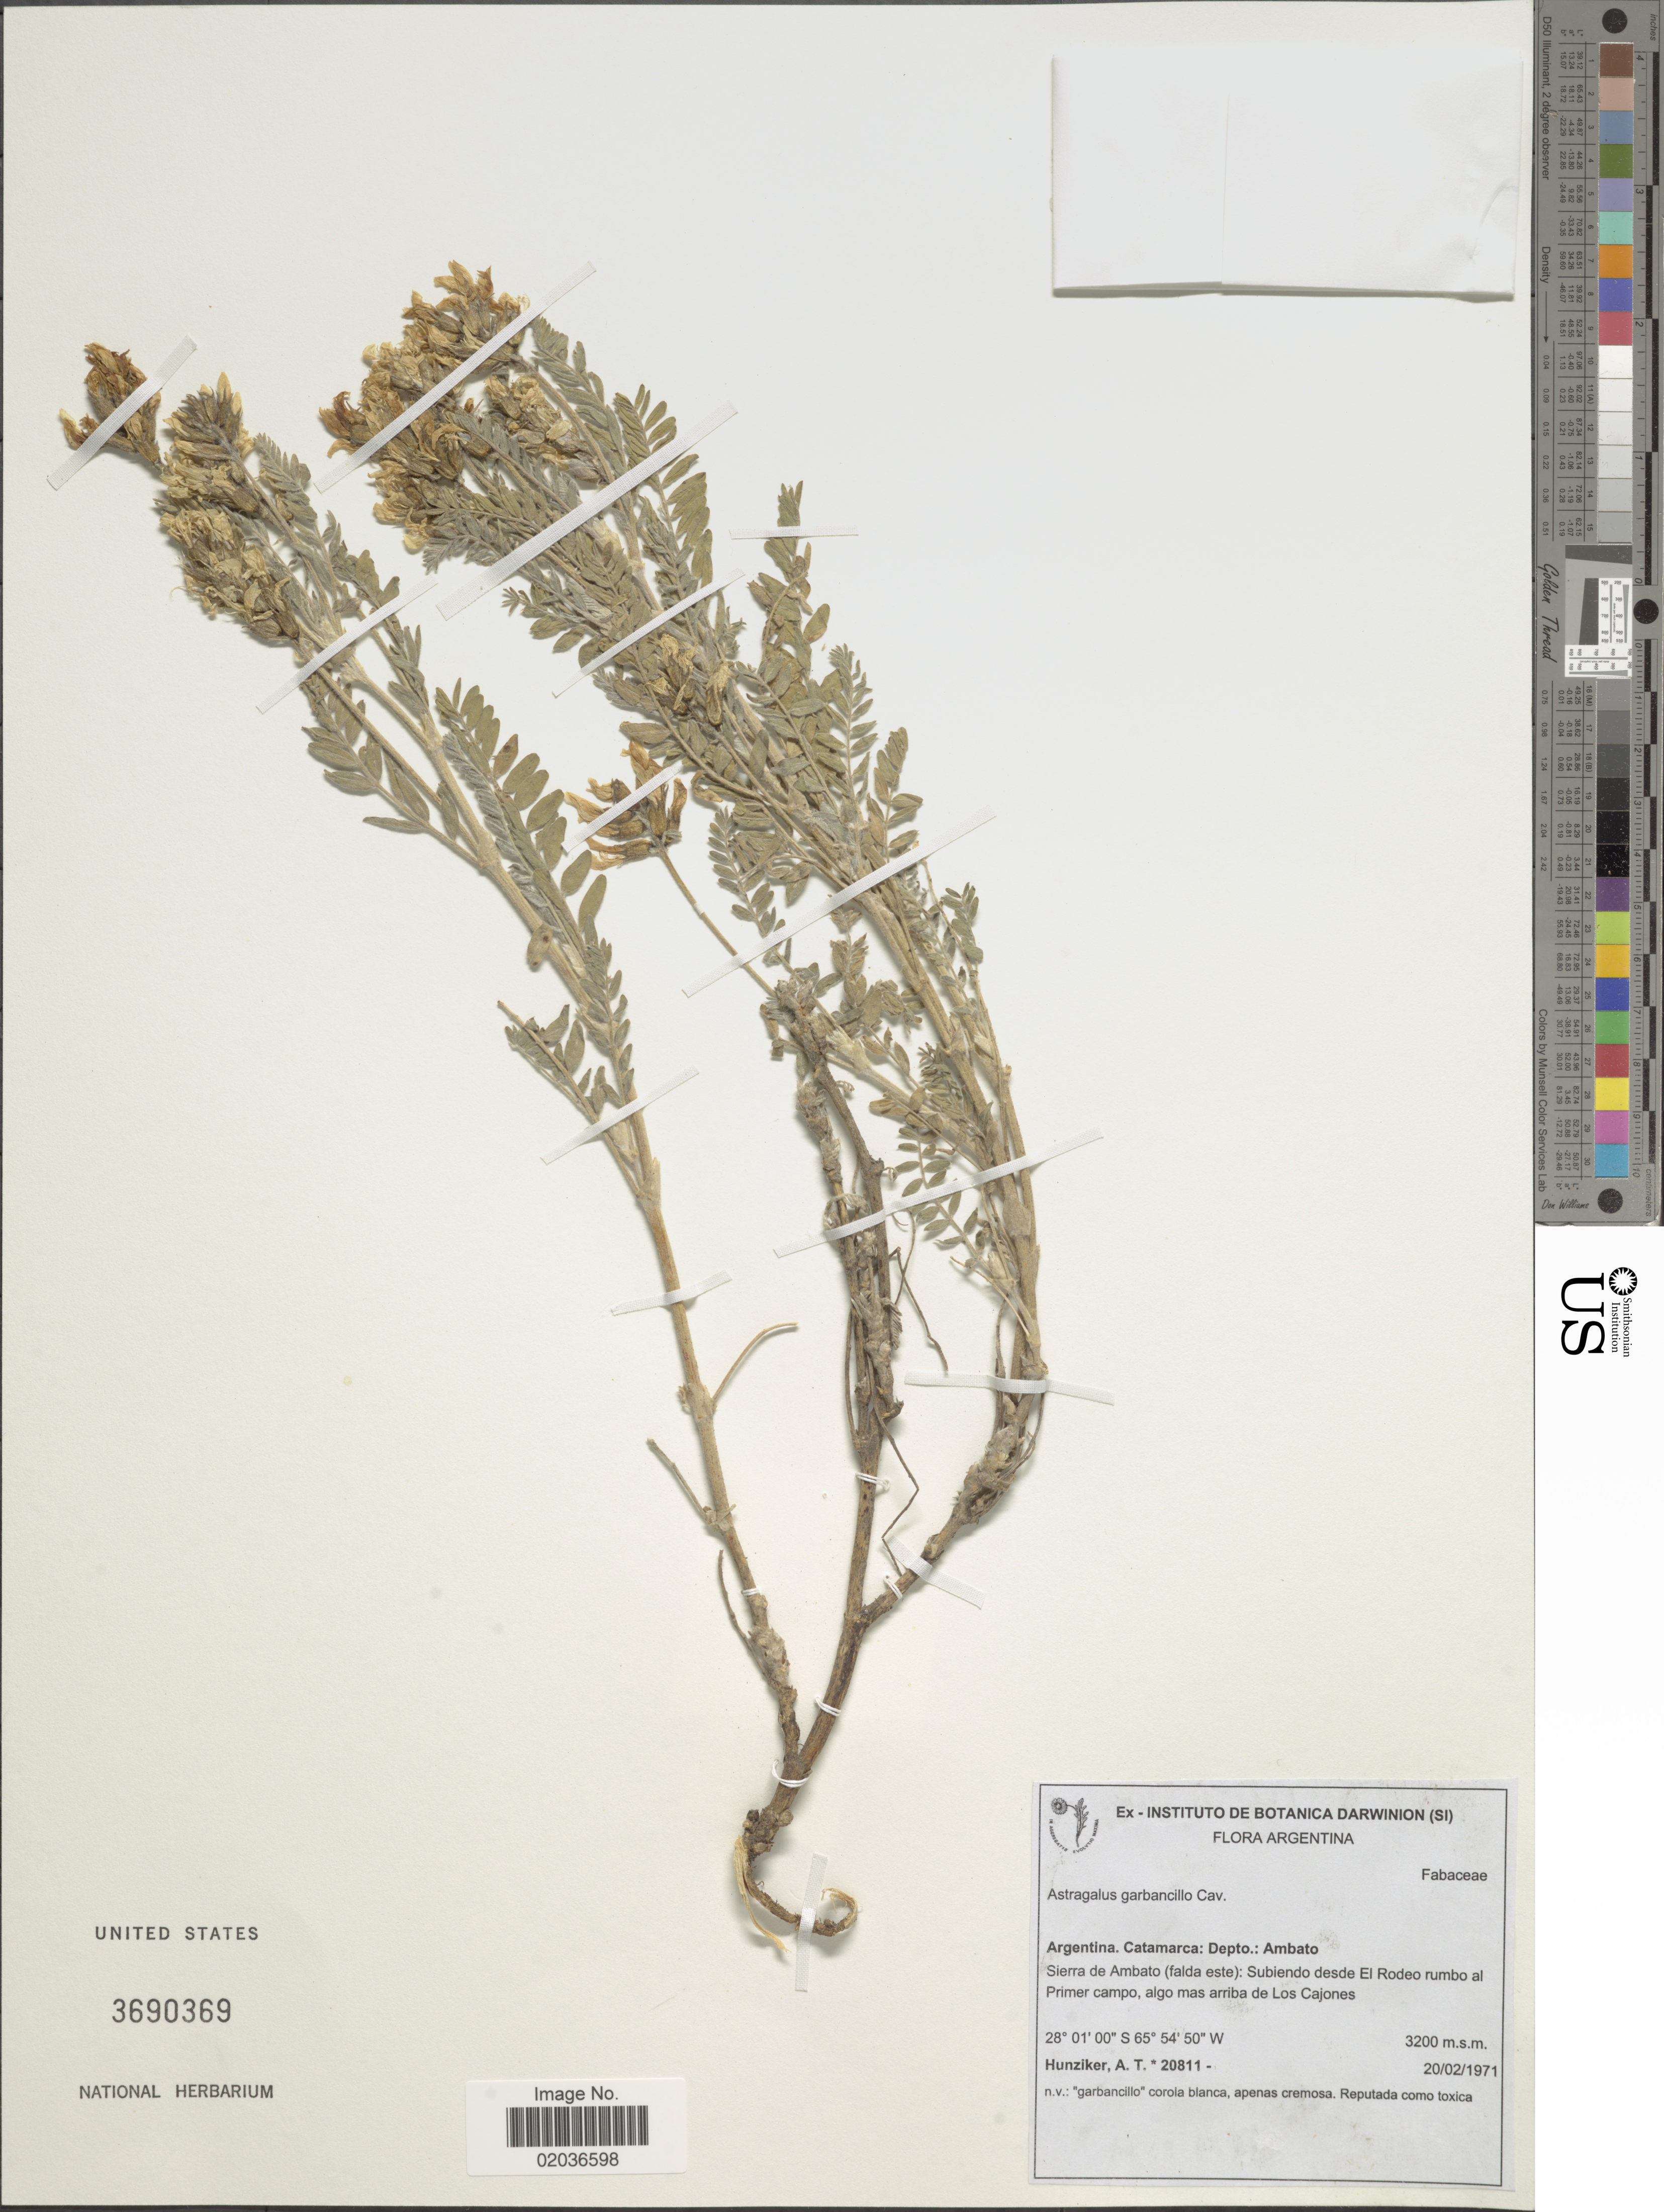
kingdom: Plantae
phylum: Tracheophyta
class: Magnoliopsida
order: Fabales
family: Fabaceae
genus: Astragalus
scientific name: Astragalus garbancillo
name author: Cav.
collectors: A. T. Hunziker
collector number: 20811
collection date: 1971-02-20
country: Argentina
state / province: Catamarca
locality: Depto.: Ambato. Sierra de Ambato (falda este): Subiendo desde El Rodeo rumbo al Primer campo, algo mas arriba de Los Cajones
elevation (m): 3200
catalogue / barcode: US 3690369